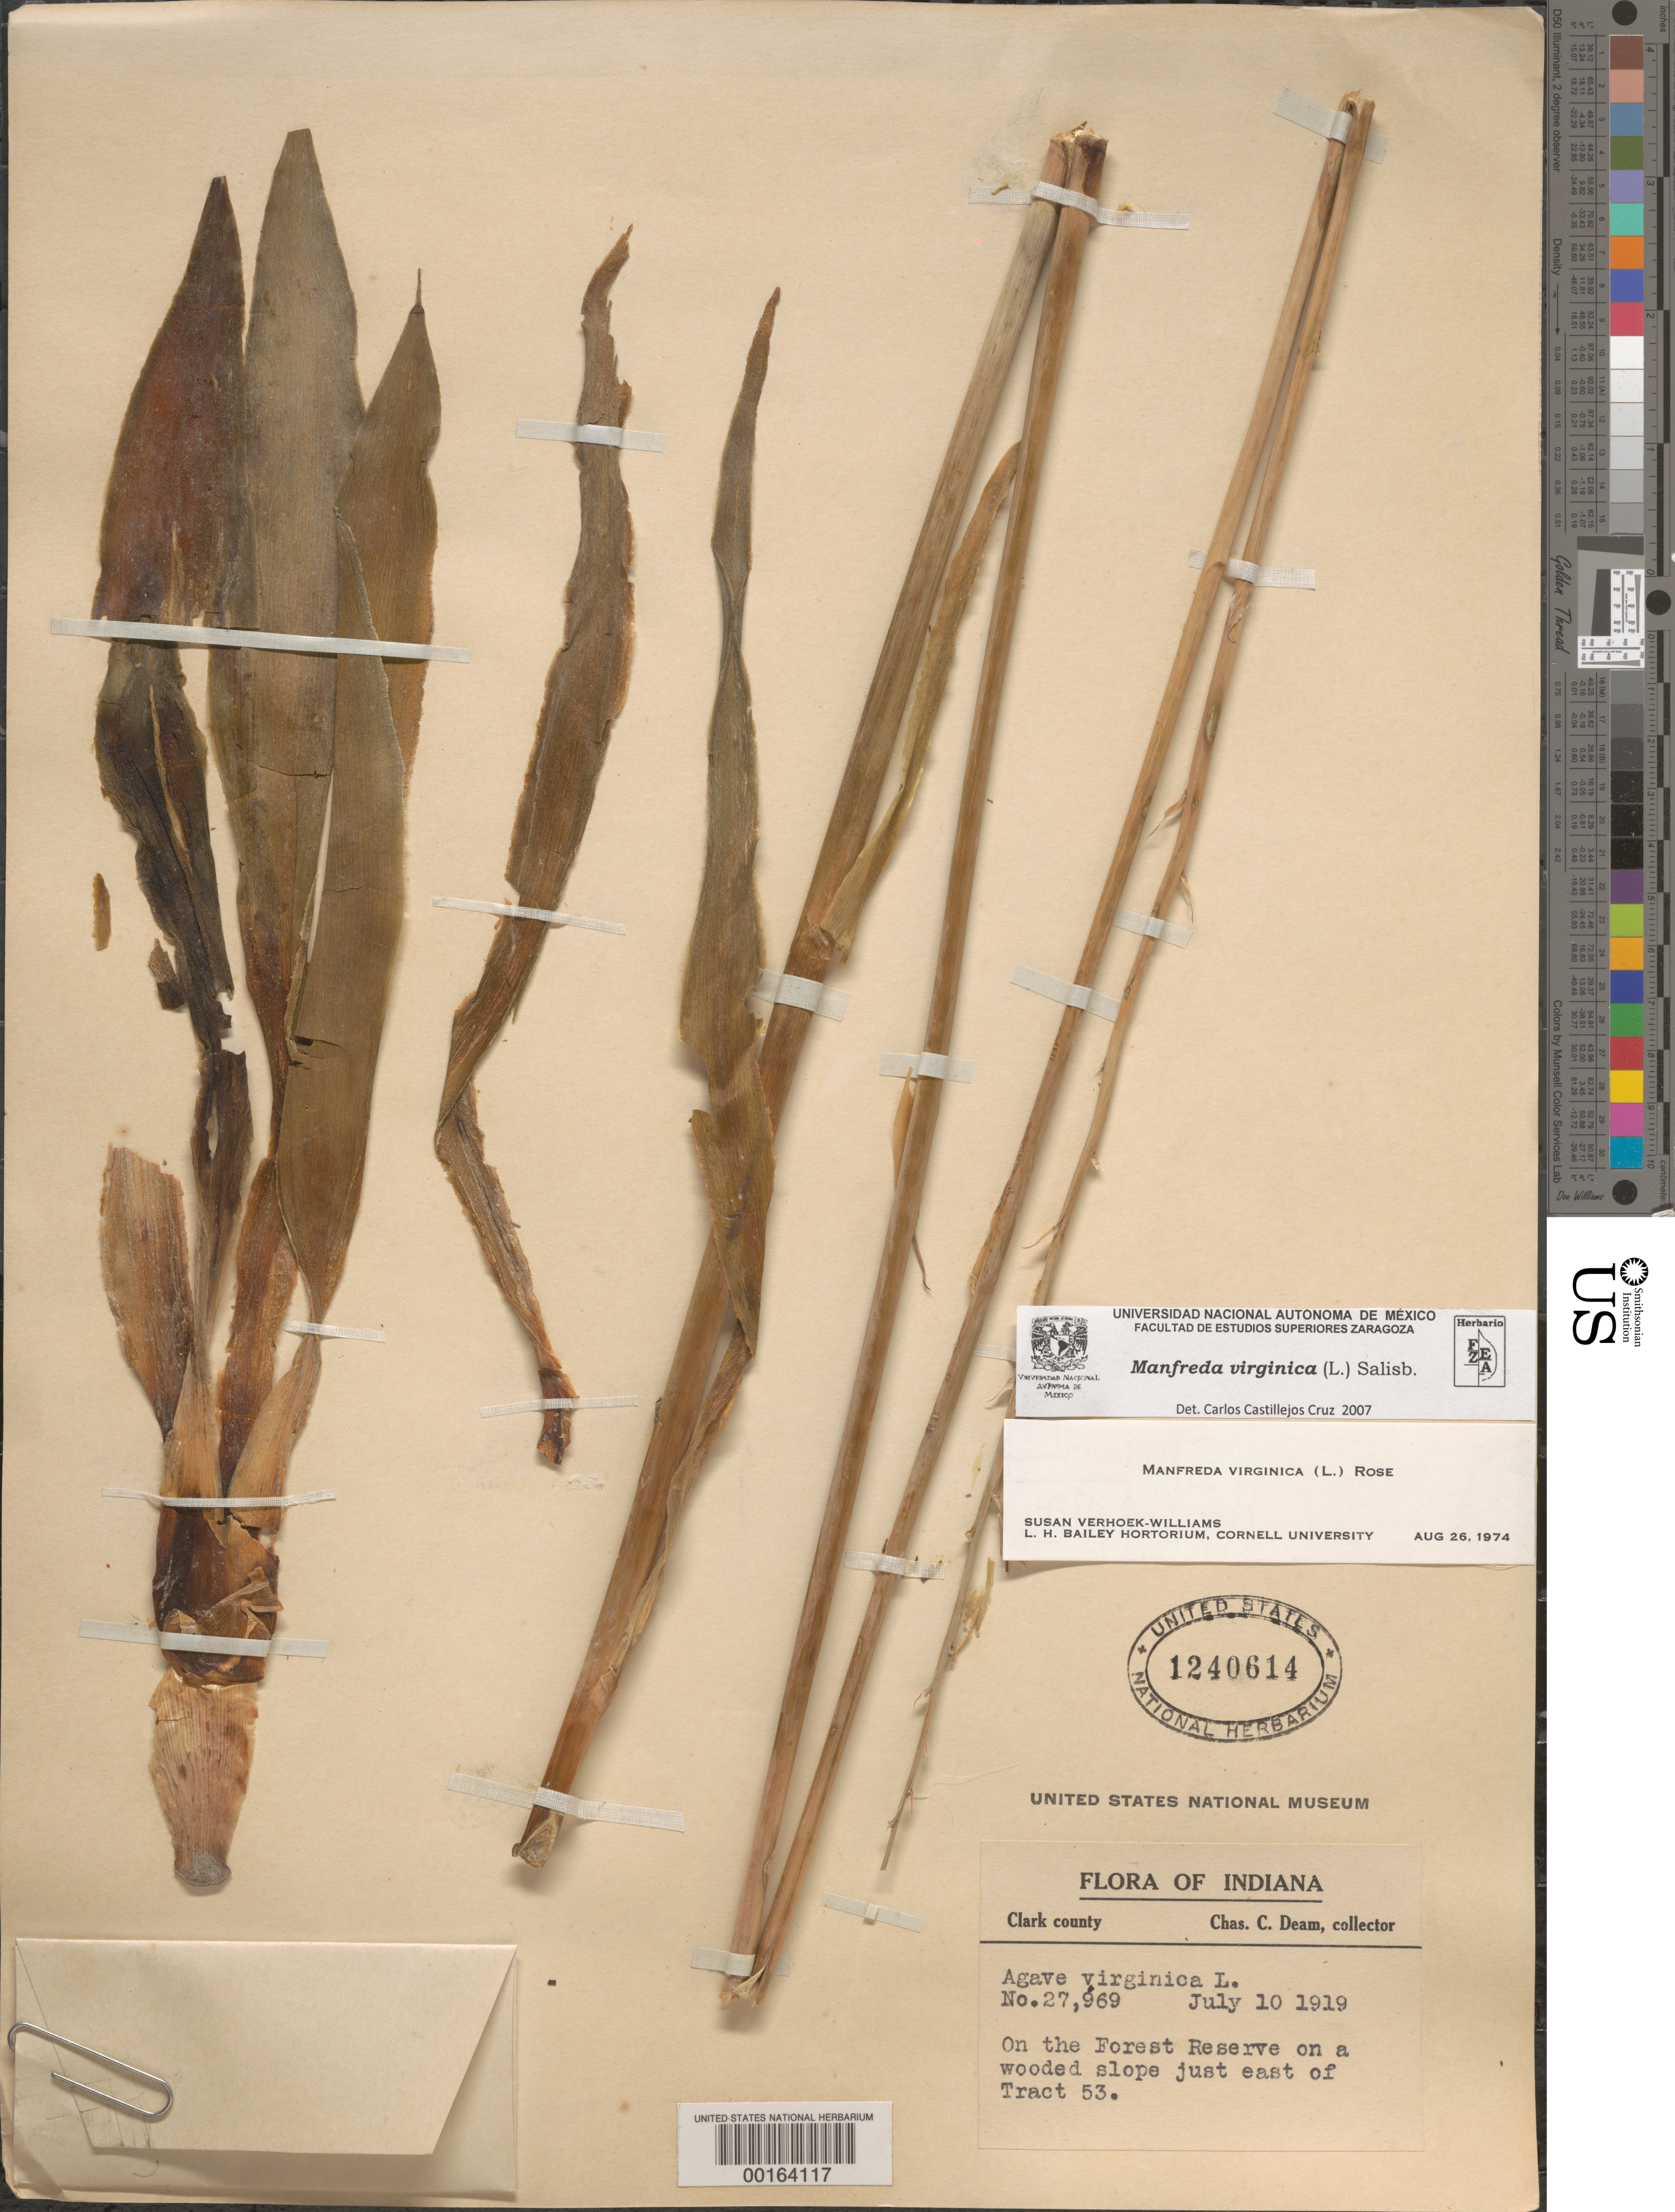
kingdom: Plantae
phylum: Tracheophyta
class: Liliopsida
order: Asparagales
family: Asparagaceae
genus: Manfreda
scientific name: Manfreda virginica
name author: (L.) Salisb. ex Rose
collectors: C. C. Deam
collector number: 27969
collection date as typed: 10 Jul 1919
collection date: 1919-07-10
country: United States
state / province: Indiana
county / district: Clark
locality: On forest reserve, just e of tract 53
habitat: Wooded slope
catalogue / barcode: US 1240614